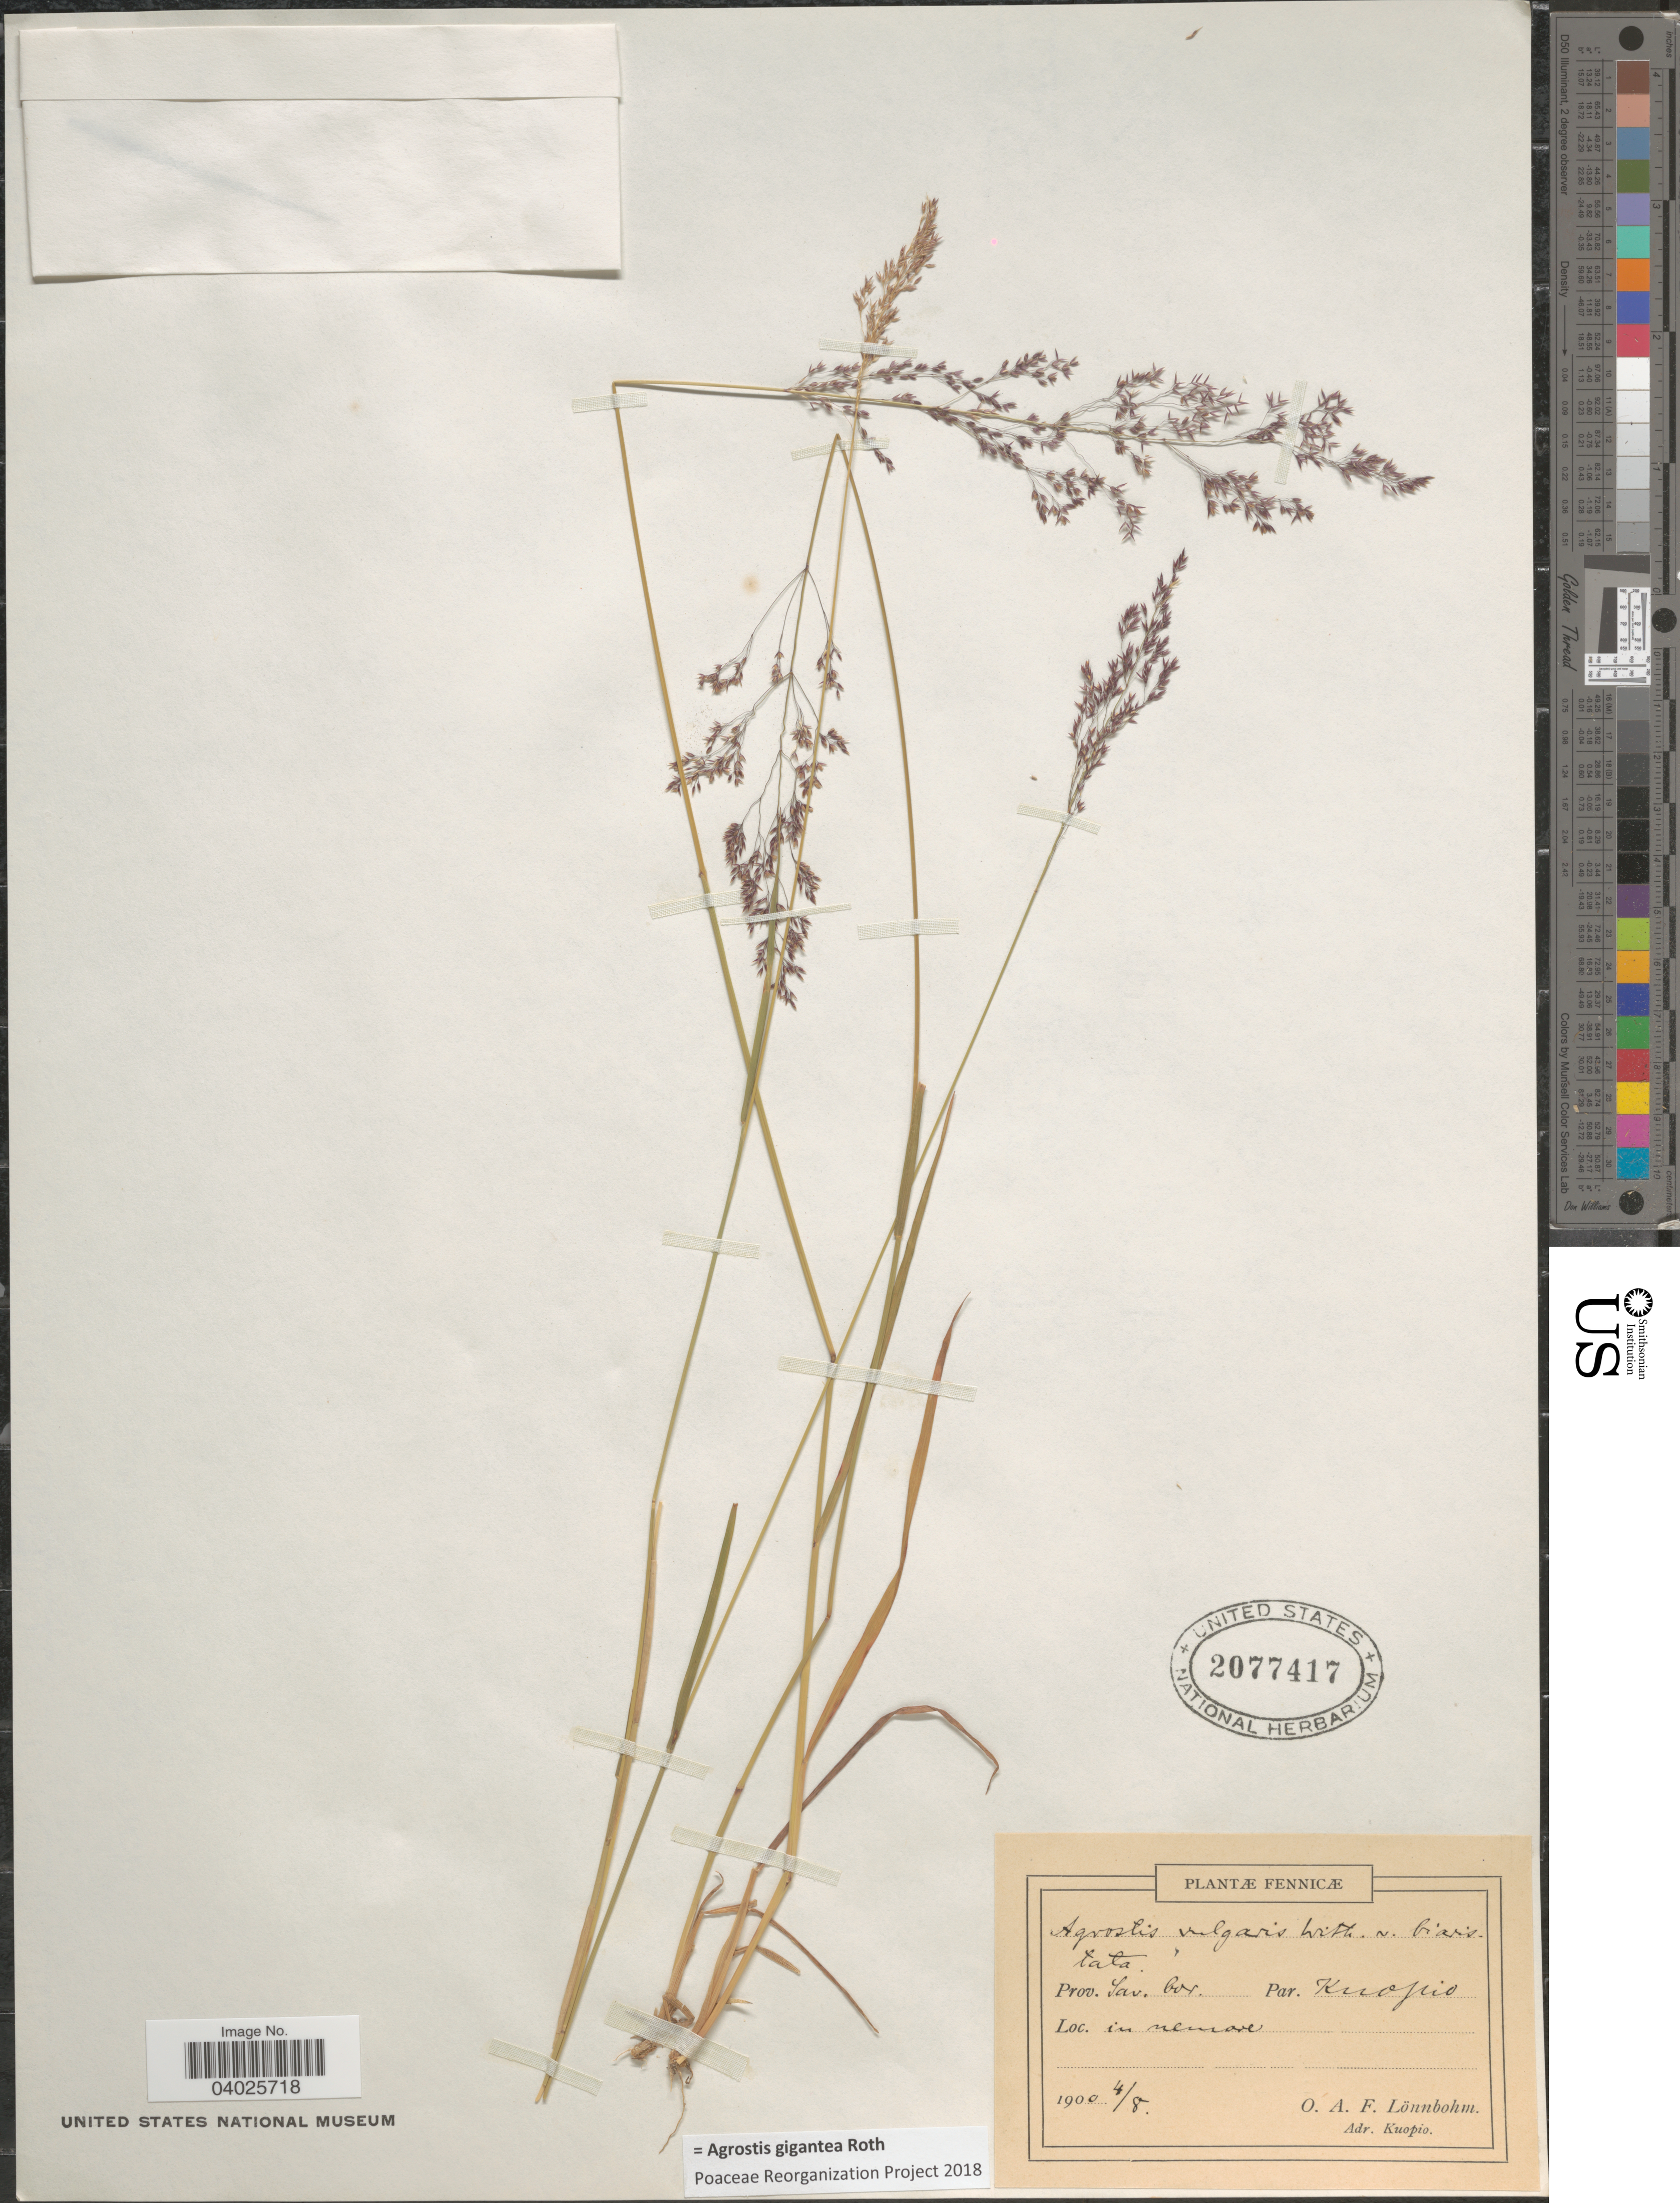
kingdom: Plantae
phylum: Tracheophyta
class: Liliopsida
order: Poales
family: Poaceae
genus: Agrostis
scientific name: Agrostis gigantea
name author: Roth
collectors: O. Lönnbohm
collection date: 1900-08-04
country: Finland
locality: Fennicæ. Prov. Sav. bor. Par. Kuopio in nemore.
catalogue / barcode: US 2077417